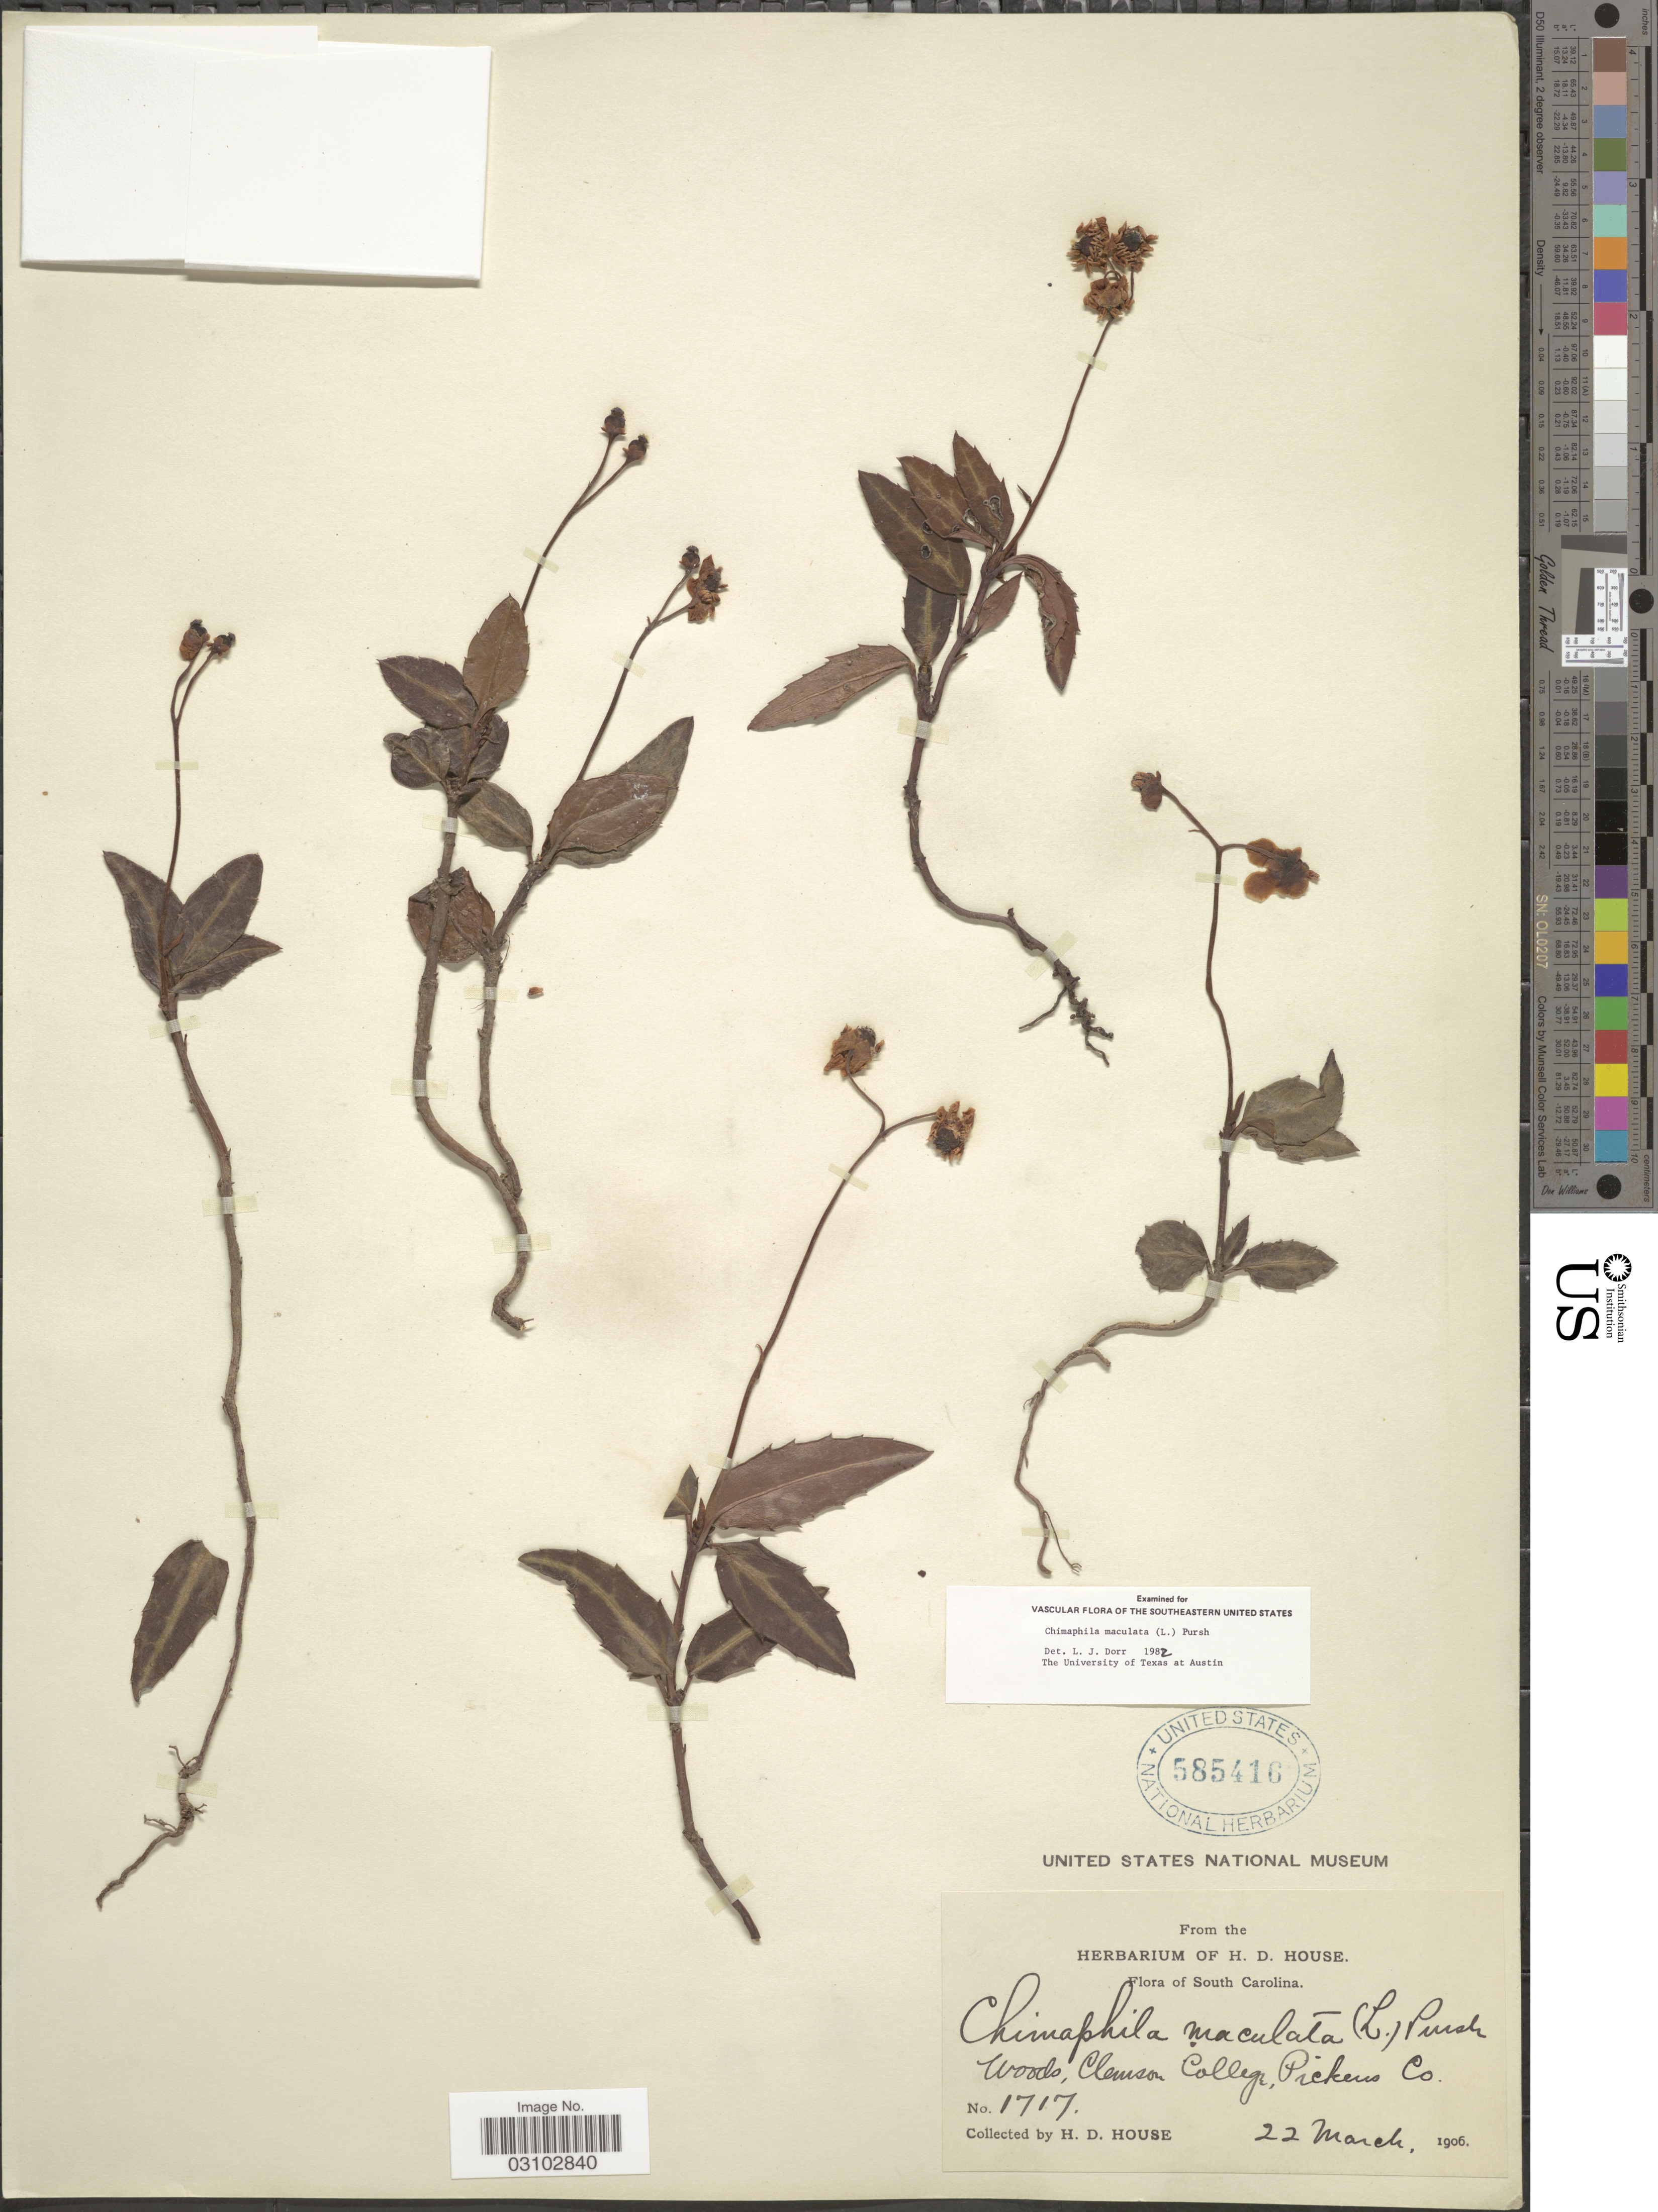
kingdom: Plantae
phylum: Tracheophyta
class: Magnoliopsida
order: Ericales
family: Ericaceae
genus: Chimaphila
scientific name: Chimaphila maculata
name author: (L.) Pursh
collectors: H. D. House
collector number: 1717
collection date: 1906-03-22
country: United States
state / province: South Carolina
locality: Clemson College, Pickens Co.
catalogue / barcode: US 585416